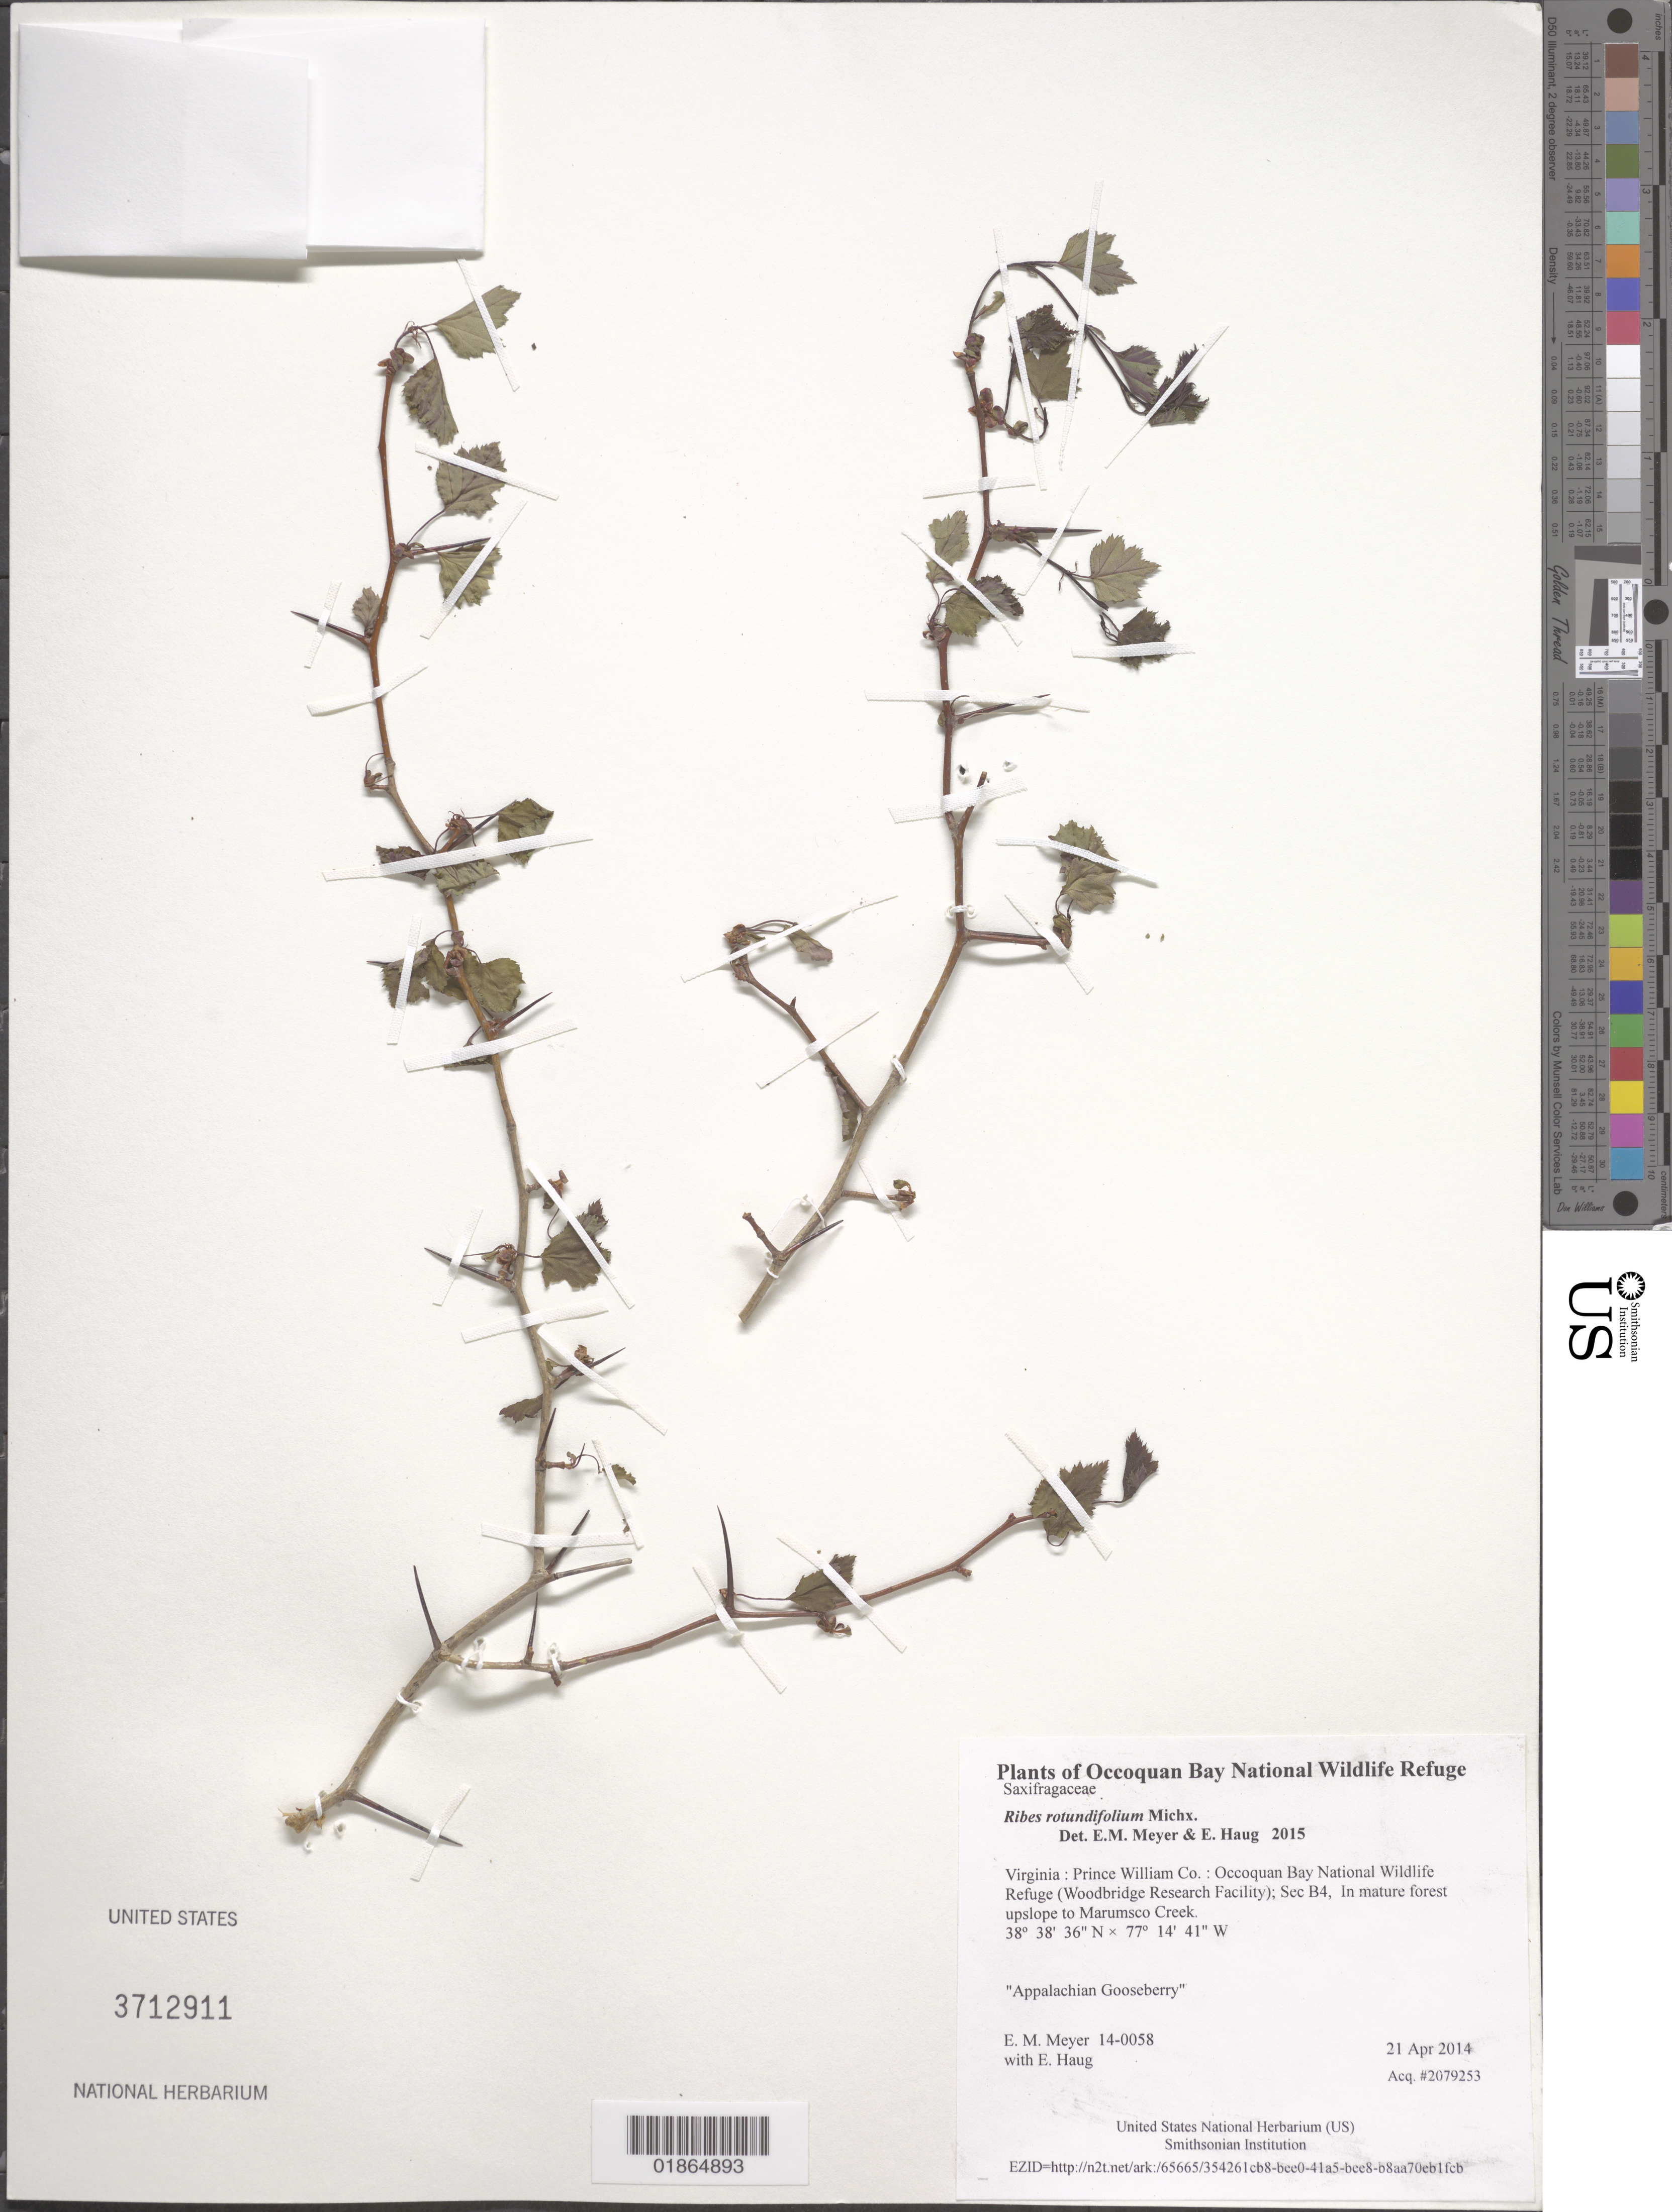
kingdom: Plantae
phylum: Tracheophyta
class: Magnoliopsida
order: Saxifragales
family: Grossulariaceae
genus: Ribes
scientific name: Ribes rotundifolium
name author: Michx.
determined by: Meyer, E. M.; Haug, E.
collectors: E. M. Meyer & E. Haug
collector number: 14-0058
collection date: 2014-04-21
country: United States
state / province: Virginia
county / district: Prince William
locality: Occoquan Bay National Wildlife Refuge (Woodbridge Research Facility); Sec B4, In mature forest upslope to Marumsco Creek.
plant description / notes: Appalachian Gooseberry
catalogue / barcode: US 3712911